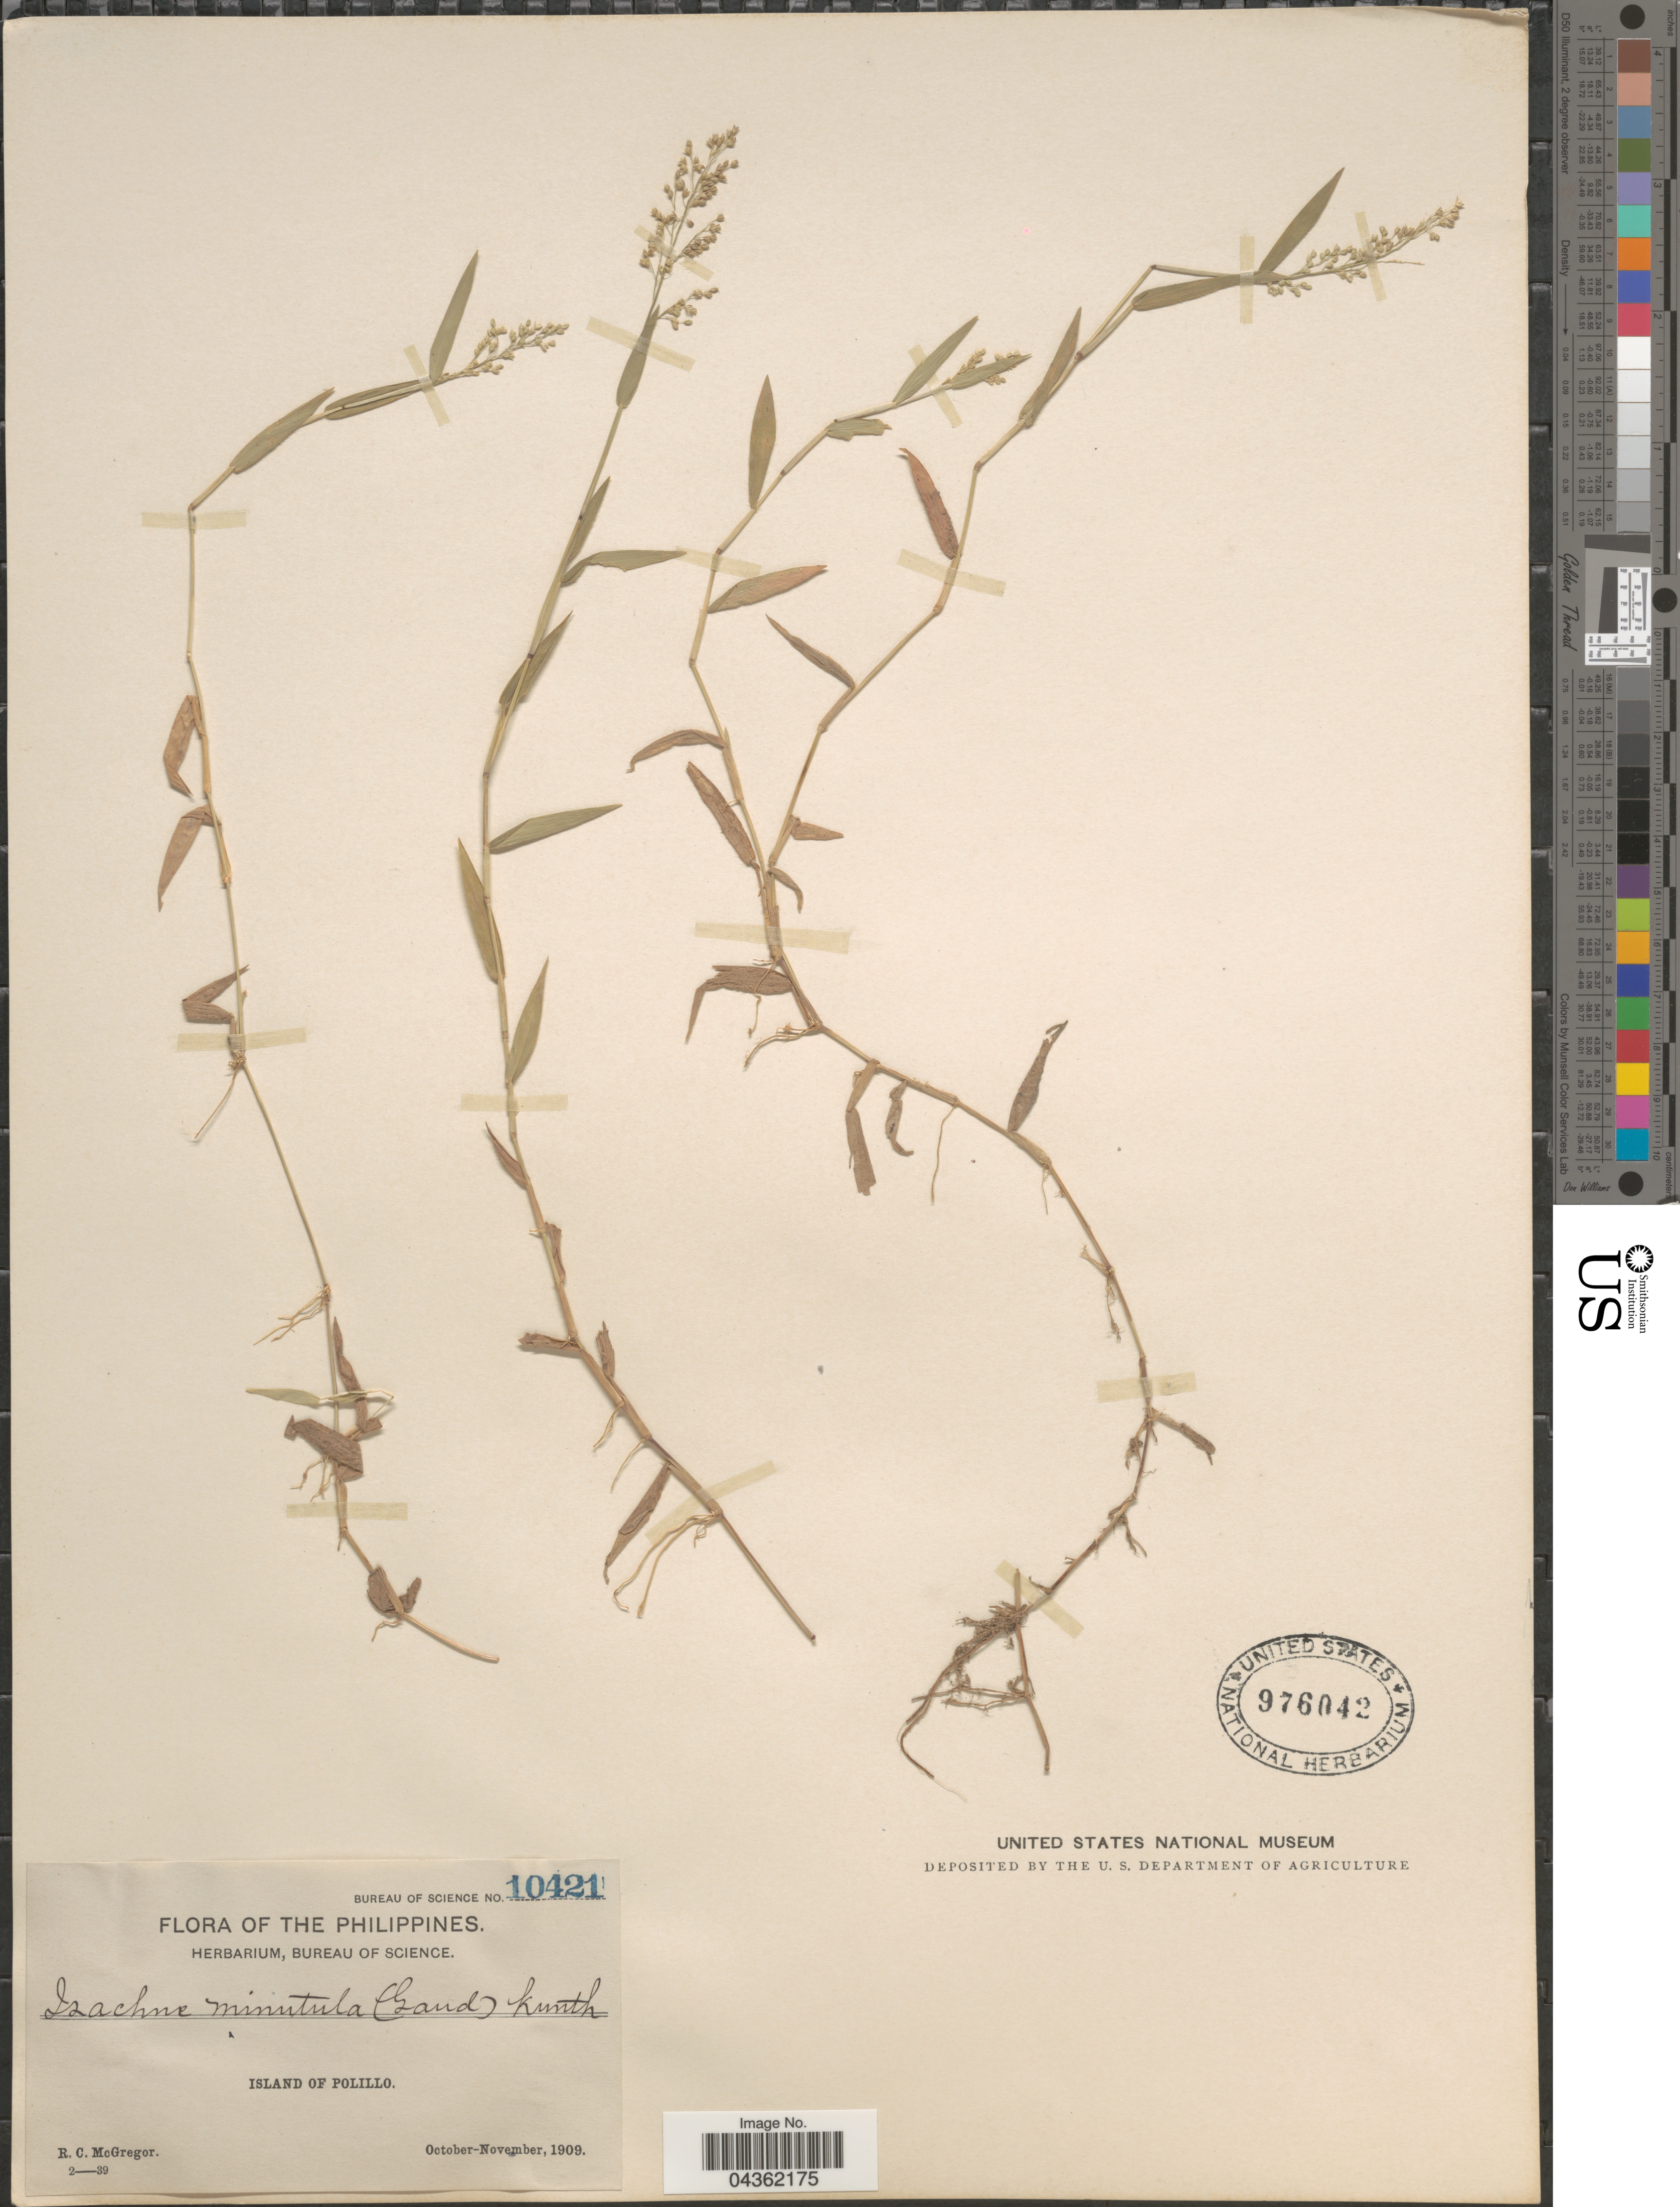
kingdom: Plantae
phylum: Tracheophyta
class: Liliopsida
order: Poales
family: Poaceae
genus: Isachne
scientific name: Isachne minutula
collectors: R. C. McGregor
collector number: Bureau of Science 10421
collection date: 1909-10/1909-11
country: Philippines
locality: Island of Polillo.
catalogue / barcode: US 976042